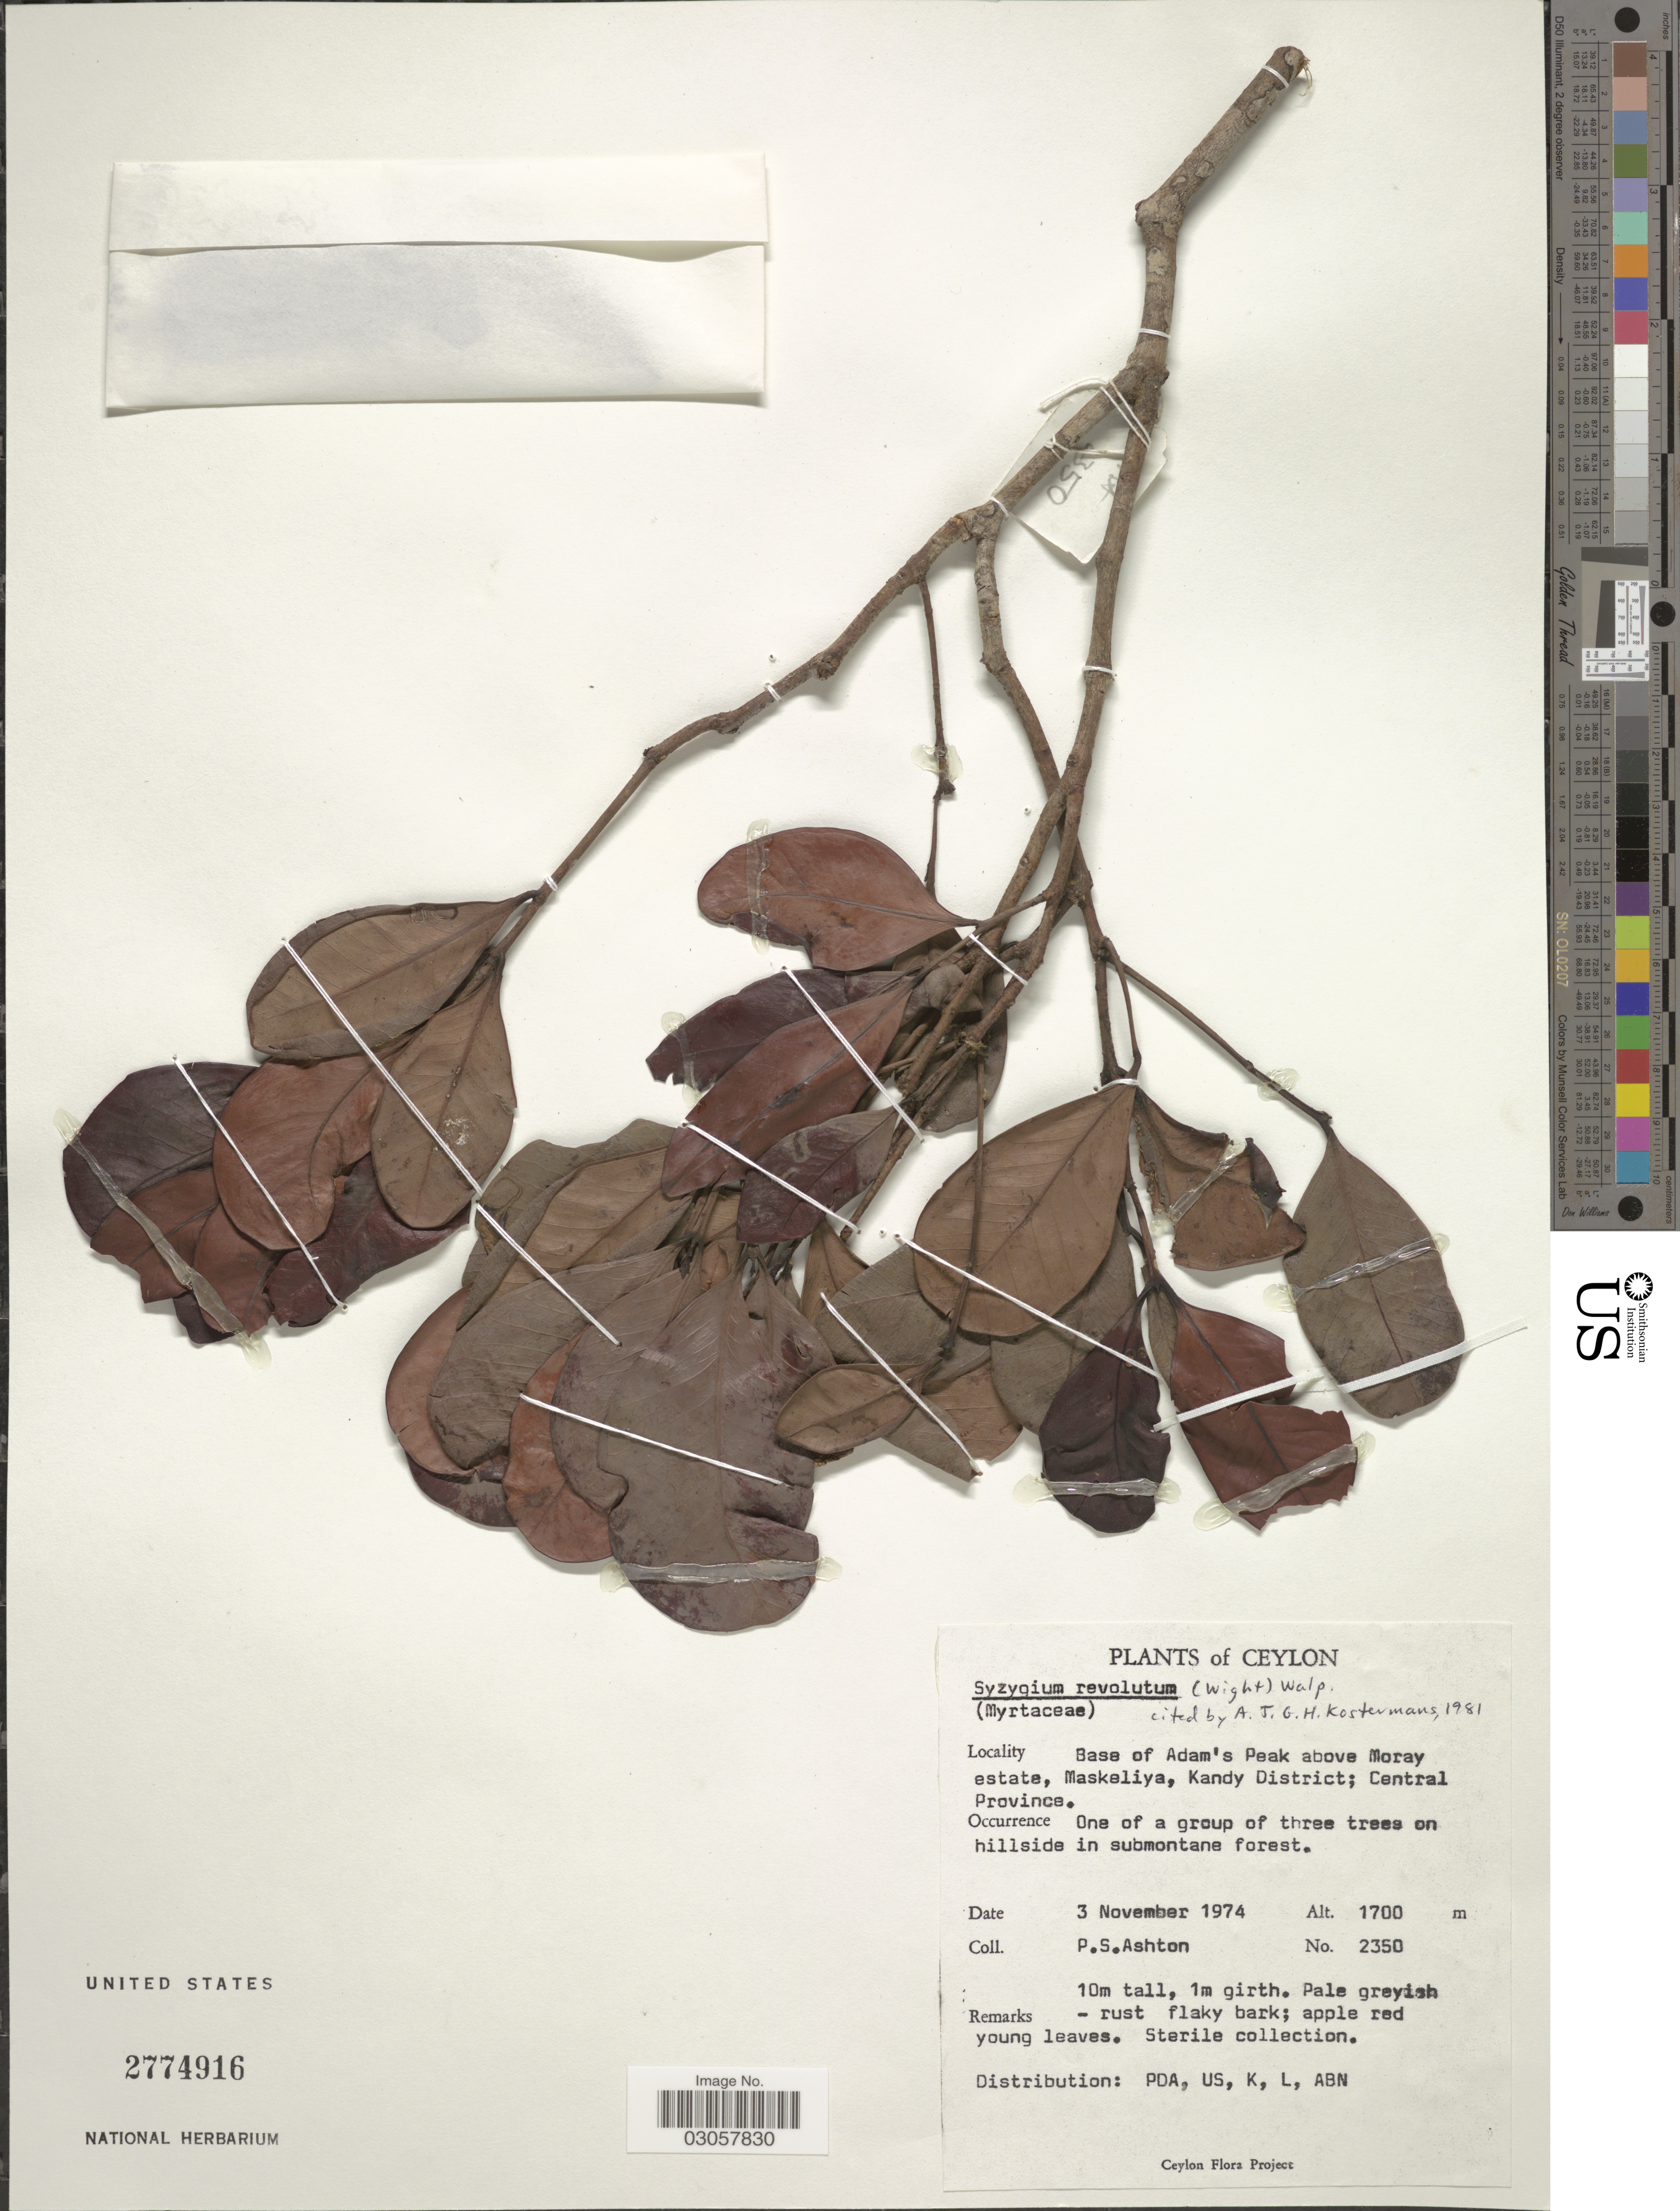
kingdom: Plantae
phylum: Tracheophyta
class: Magnoliopsida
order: Myrtales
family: Myrtaceae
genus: Syzygium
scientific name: Syzygium revolutum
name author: (Wight) Walp.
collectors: P. S. Ashton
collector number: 2350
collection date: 1974-11-03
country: Sri Lanka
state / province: Central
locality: Ceylon. Base of Adam's Peak above Moray estate, Maskeliya, Kandy District.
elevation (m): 1700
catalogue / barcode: US 2774916